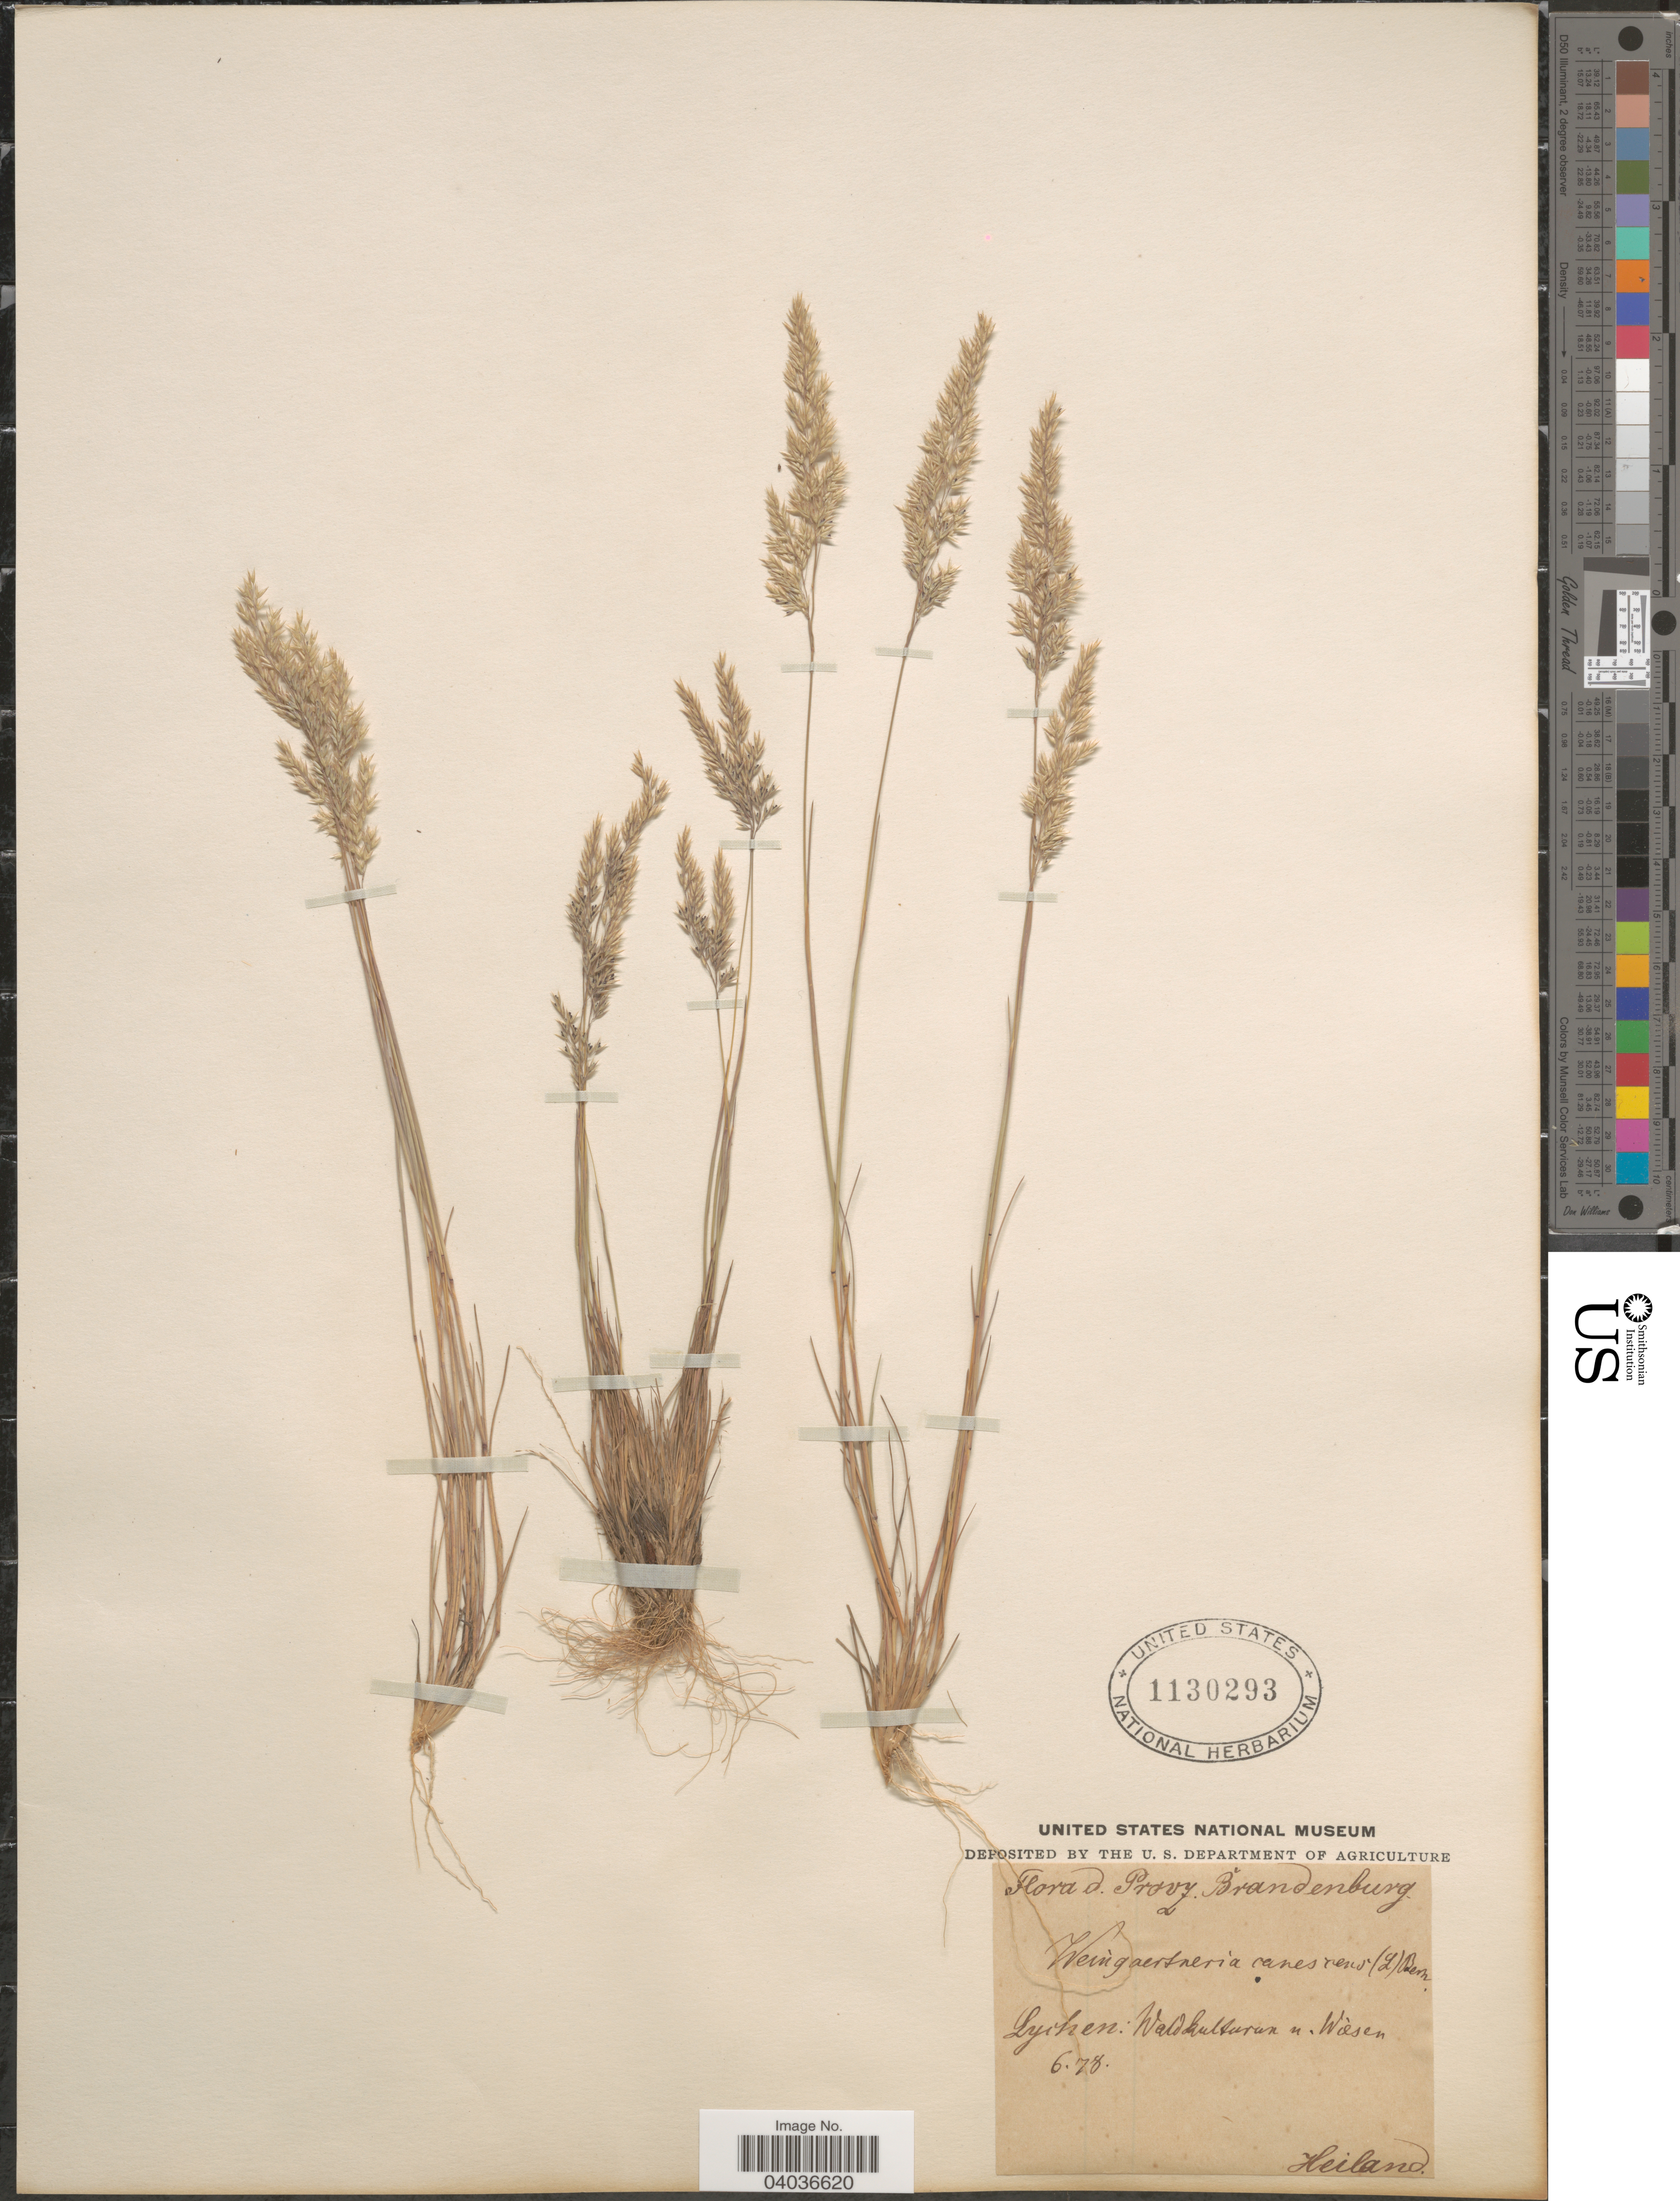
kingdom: Plantae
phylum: Tracheophyta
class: Liliopsida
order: Poales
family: Poaceae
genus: Corynephorus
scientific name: Corynephorus canescens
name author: (L, MEL) P. Beauv.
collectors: -. Heiland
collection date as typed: Transcribed d/m/y: /6/78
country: Germany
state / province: Brandenburg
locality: Lychen: Waldkulturun n. Wiesen.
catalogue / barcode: US 1130293